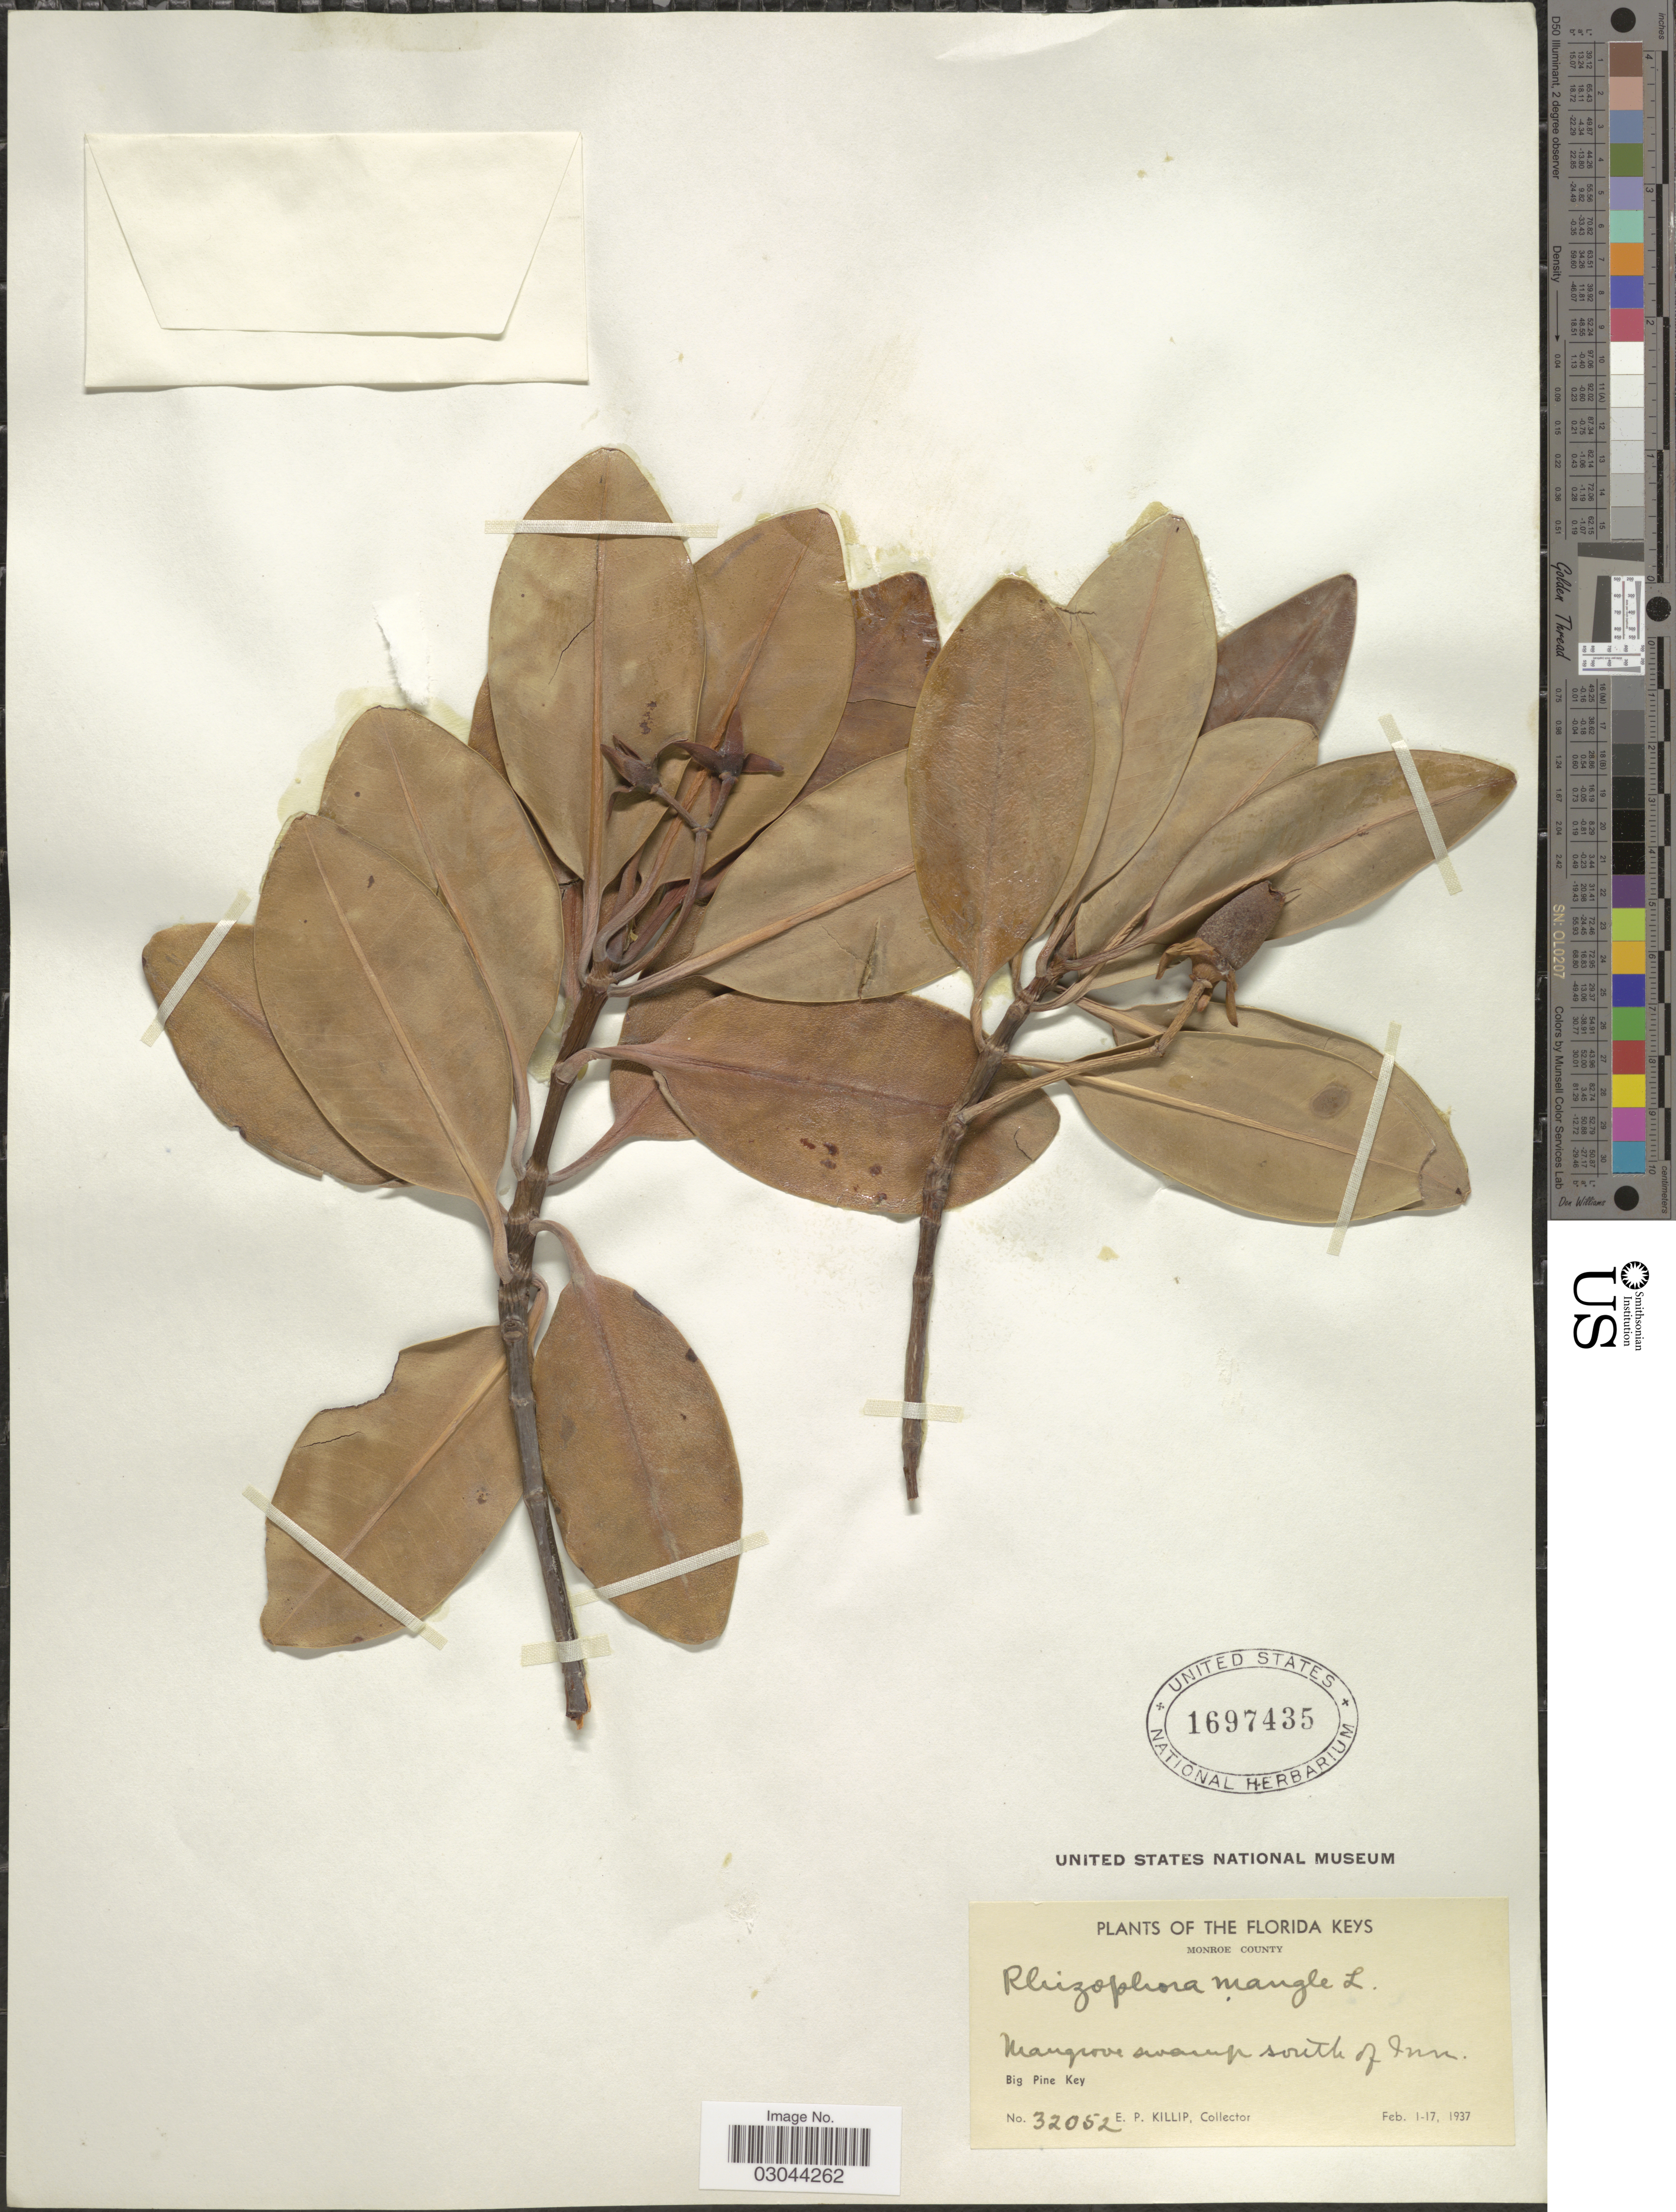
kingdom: Plantae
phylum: Tracheophyta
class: Magnoliopsida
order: Malpighiales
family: Rhizophoraceae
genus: Rhizophora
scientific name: Rhizophora mangle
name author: L.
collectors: E. P. Killip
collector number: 32052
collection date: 1937-02-01/1937-02-17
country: United States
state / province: Florida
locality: The Florida Keys. Monroe County. Mangrove swamp south of Inn. Big Pine Key.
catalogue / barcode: US 1697435